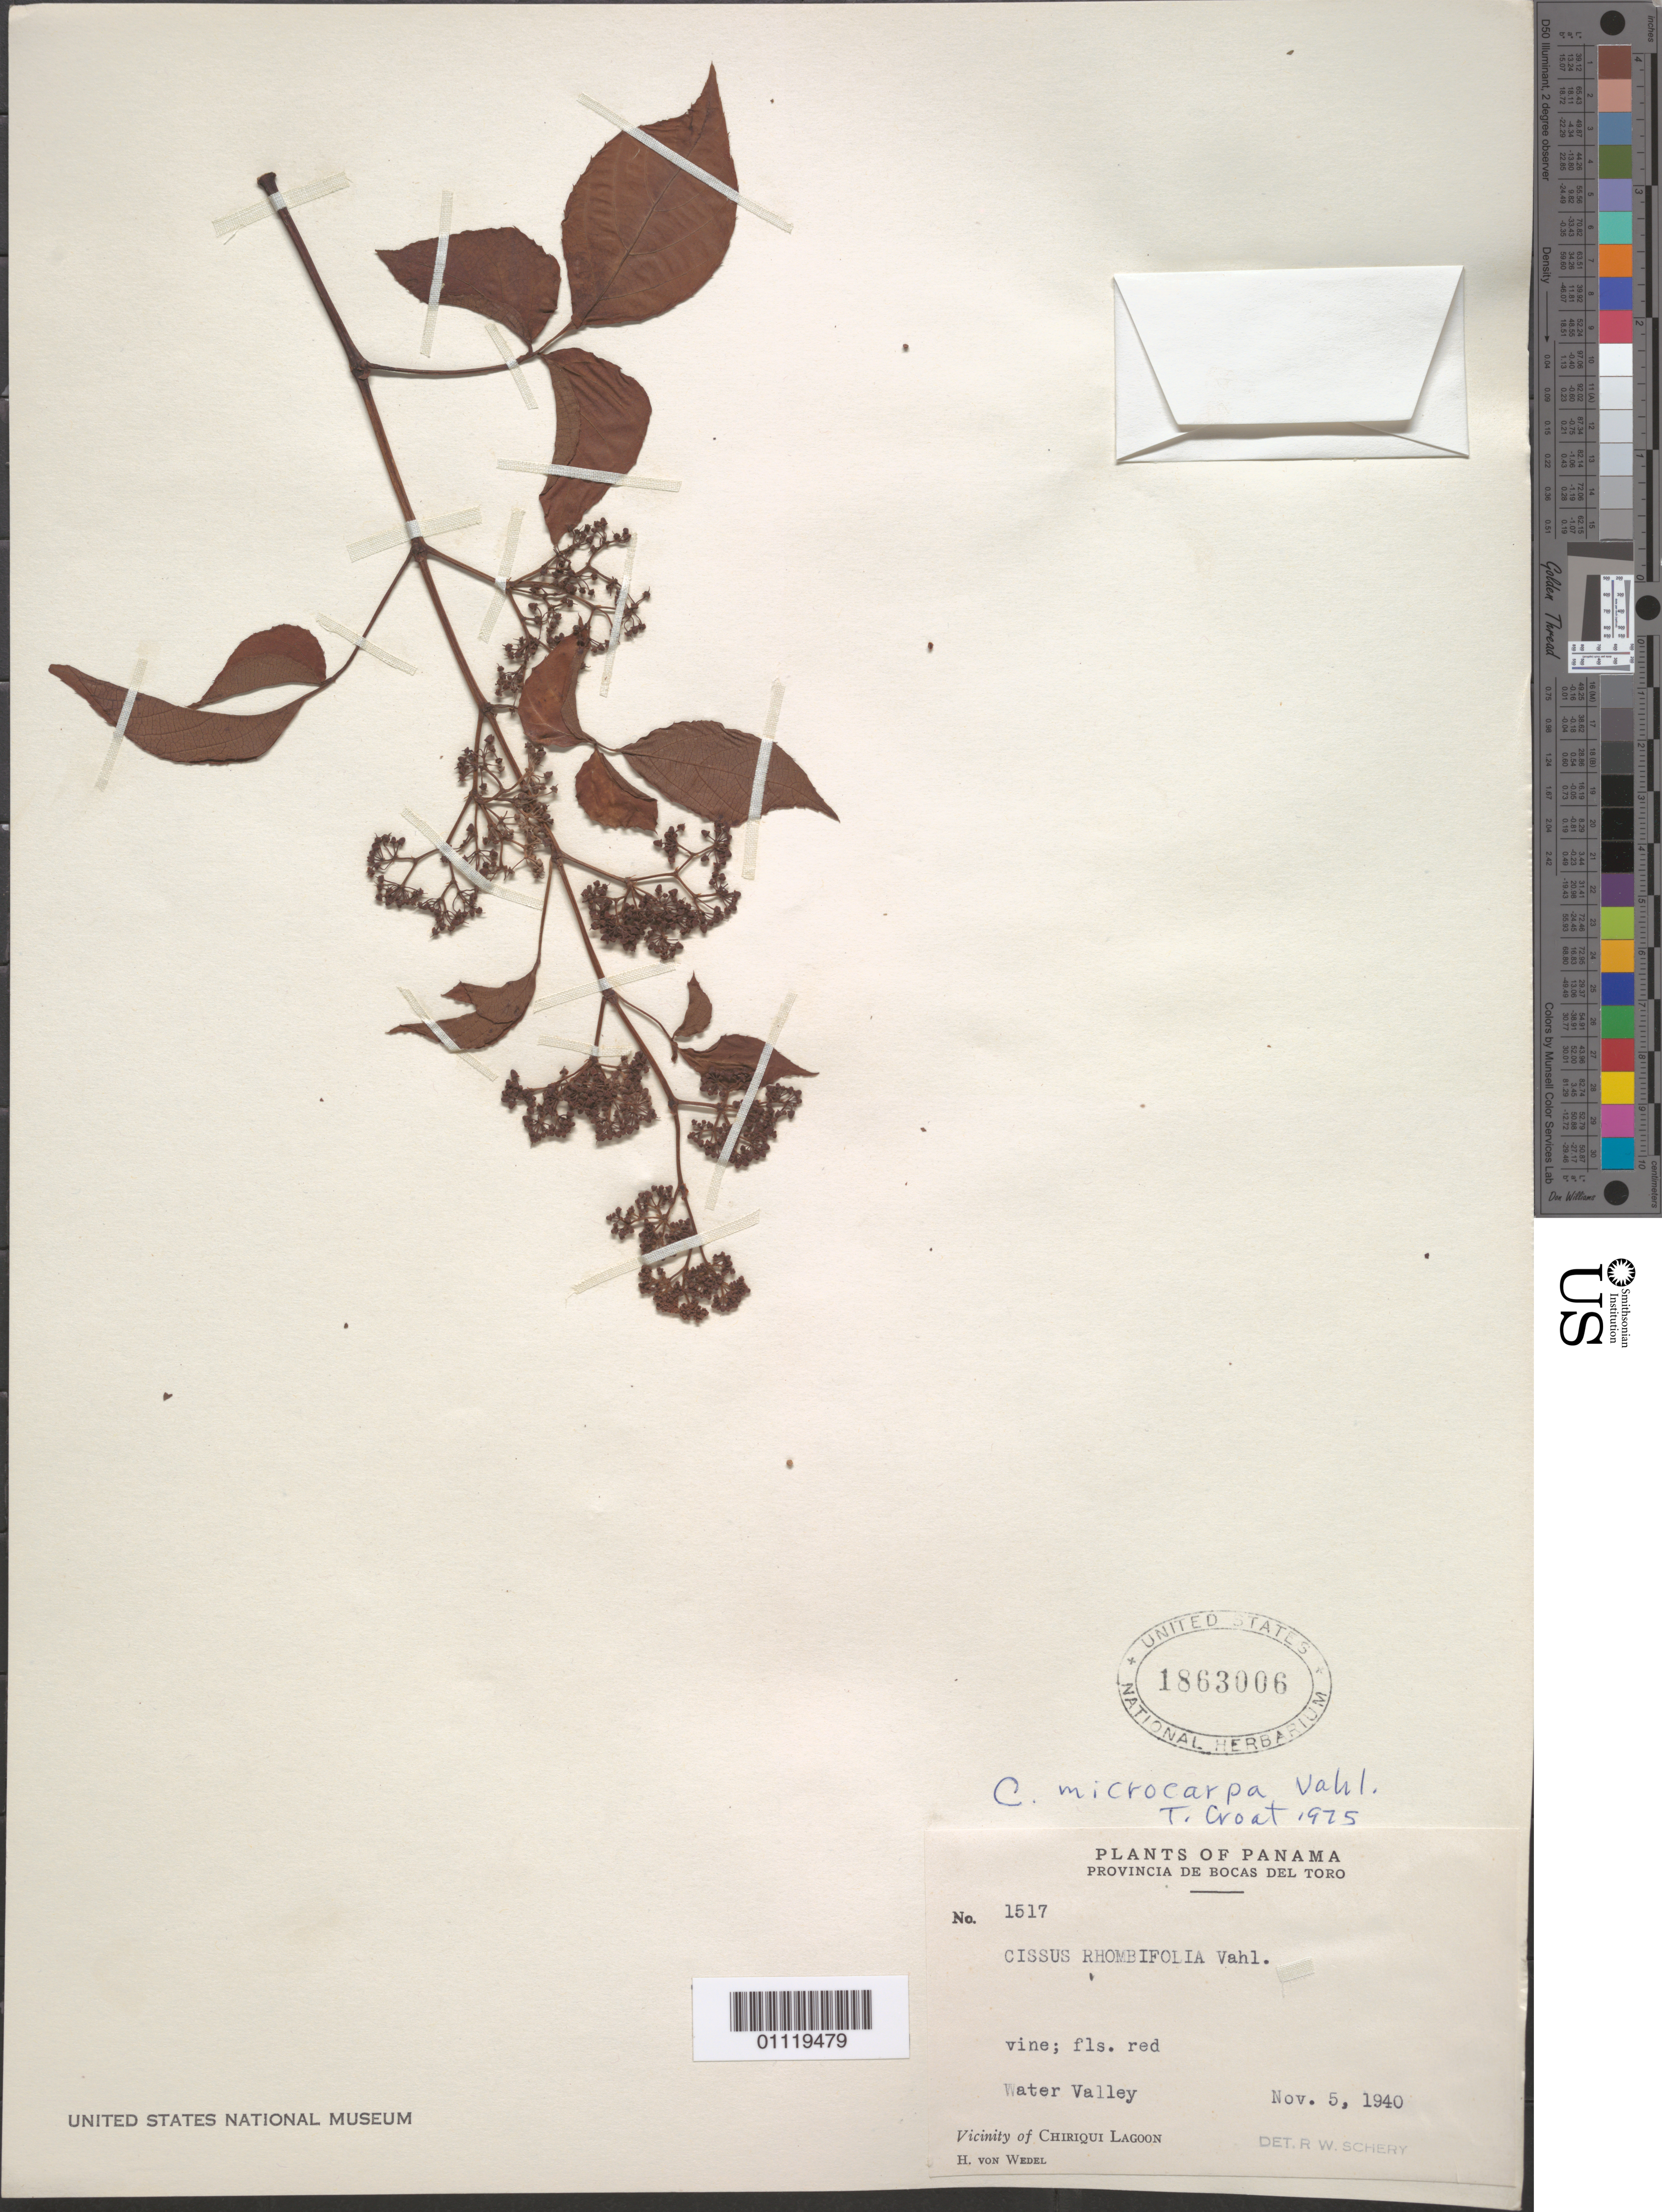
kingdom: Plantae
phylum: Tracheophyta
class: Magnoliopsida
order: Vitales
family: Vitaceae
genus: Cissus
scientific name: Cissus microcarpa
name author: Vahl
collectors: H. von Wedel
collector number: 1517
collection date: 1940-11-05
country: Panama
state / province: Bocas del Toro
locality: Water Valley. Vicinity of Chiriqui Lagoon.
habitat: Vine.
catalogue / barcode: US 1863006